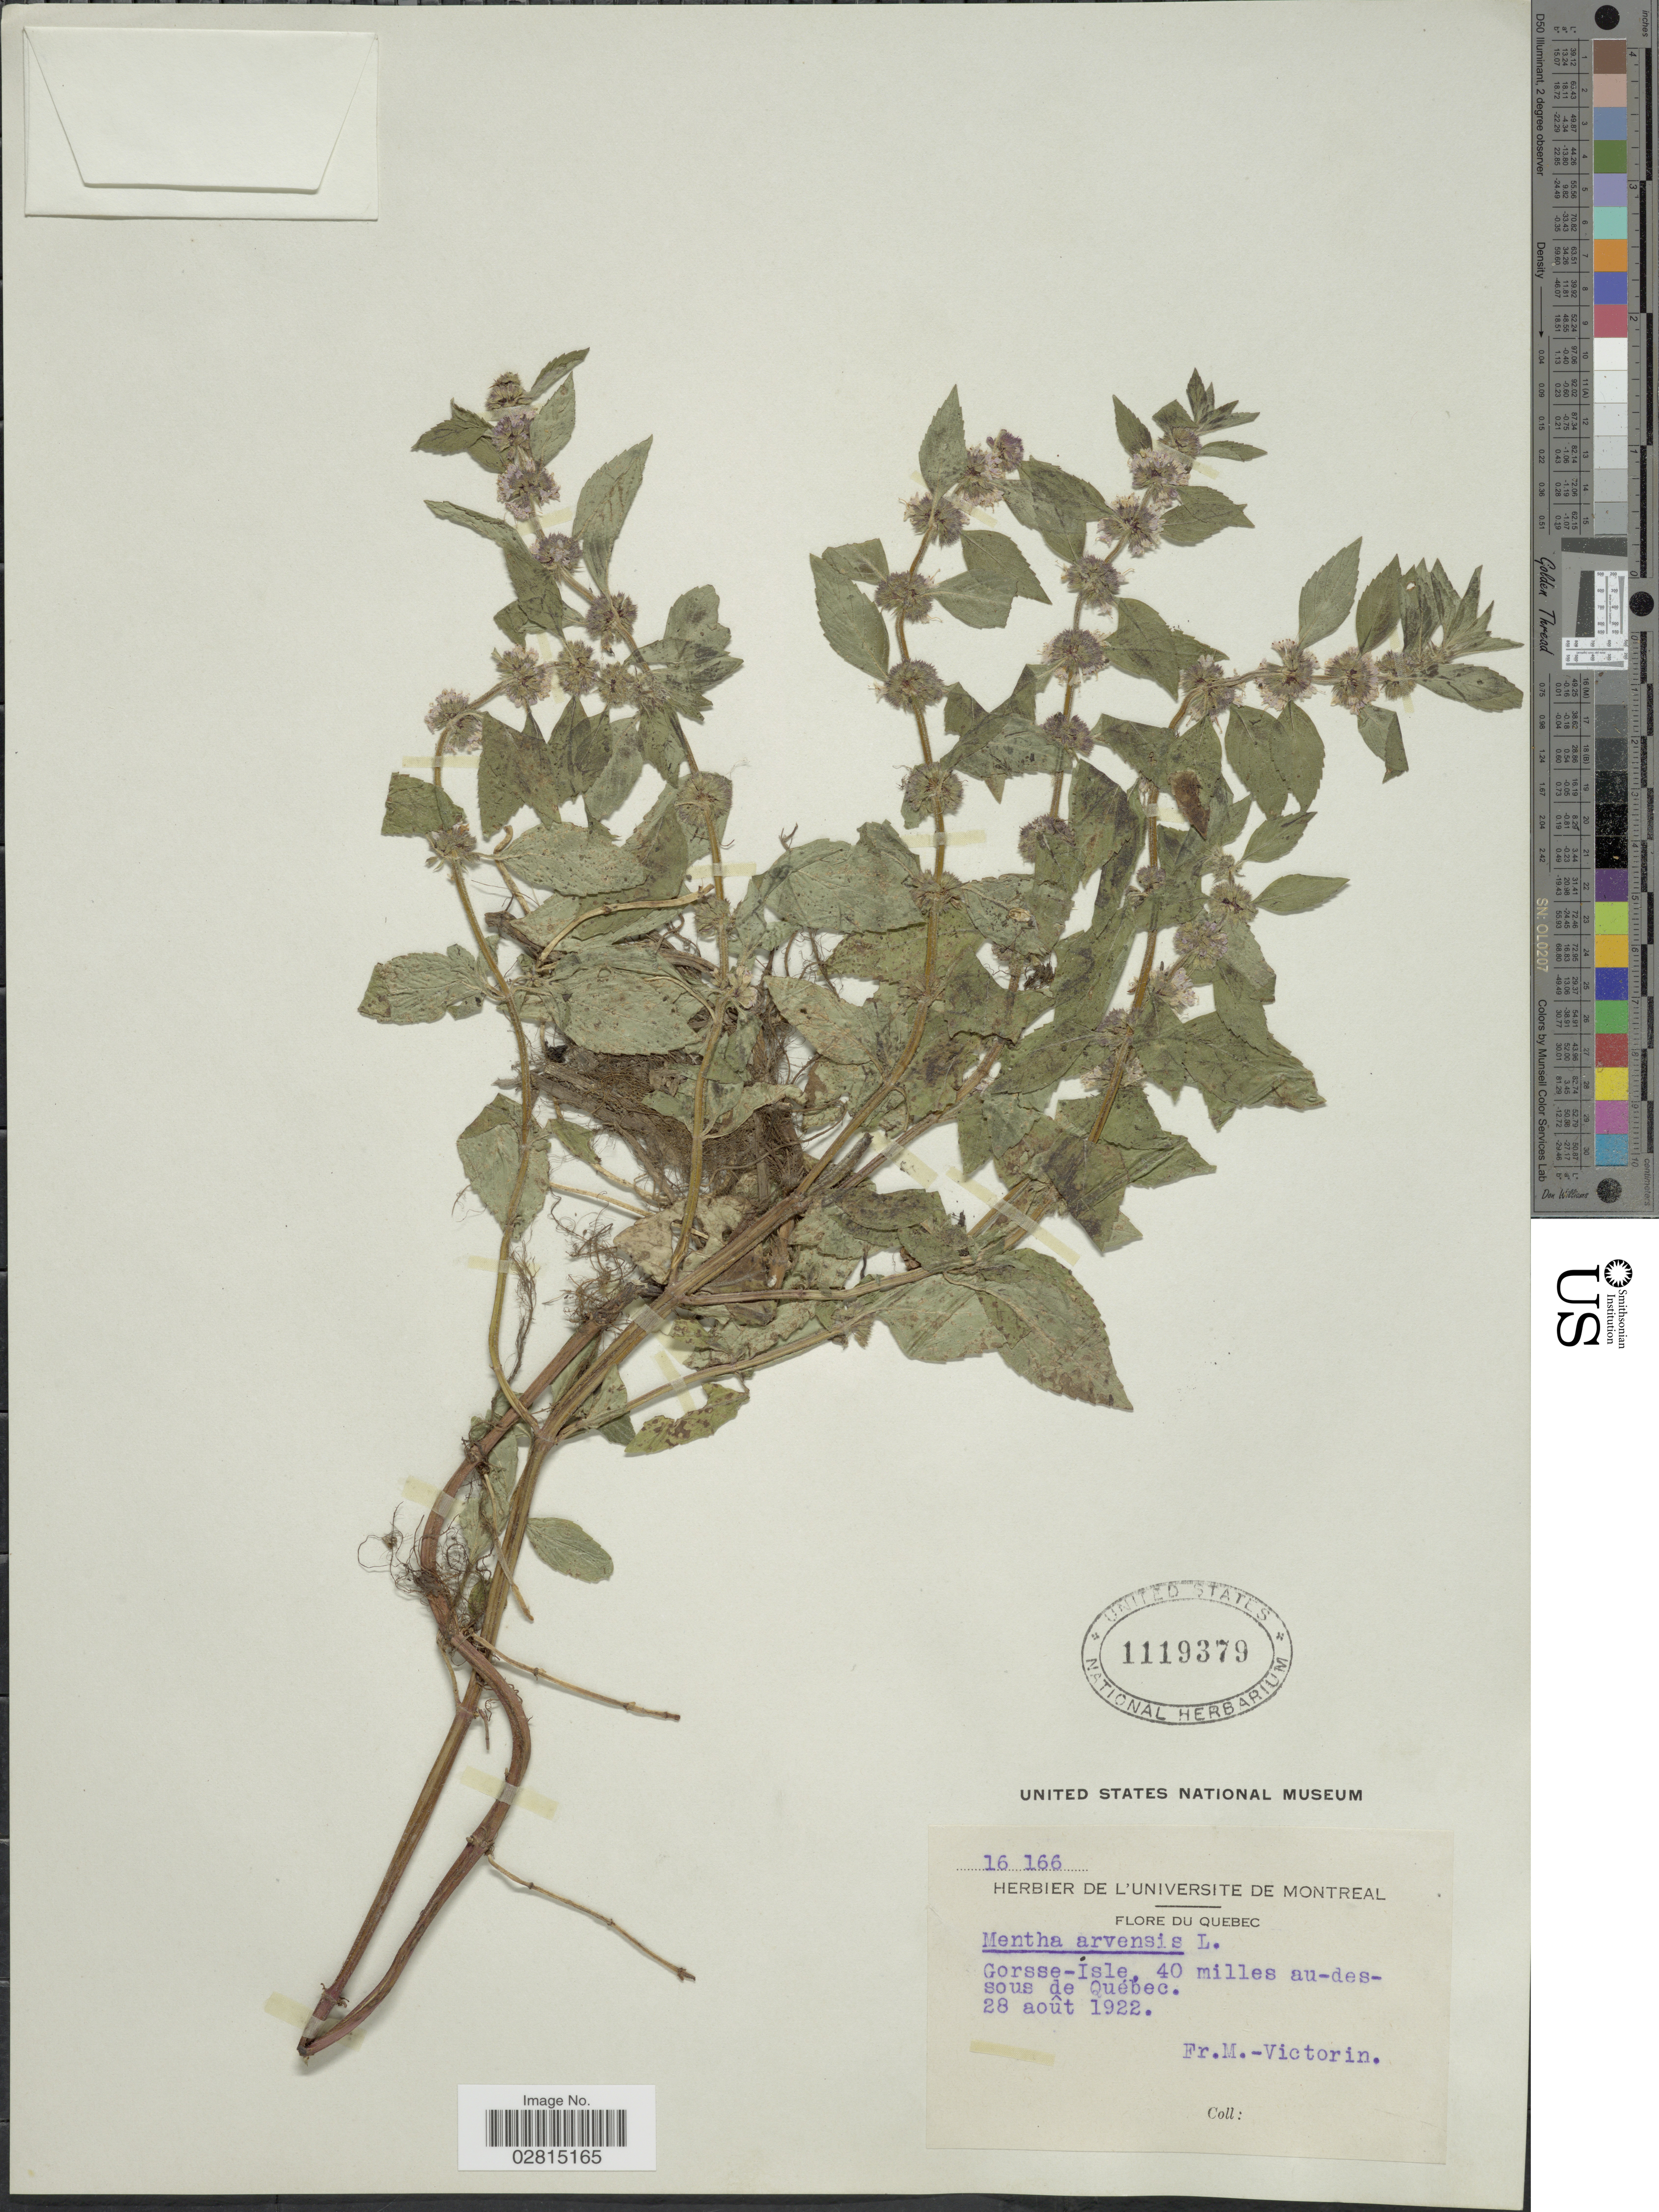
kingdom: Plantae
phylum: Tracheophyta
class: Magnoliopsida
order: Lamiales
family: Lamiaceae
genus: Mentha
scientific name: Mentha arvensis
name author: L.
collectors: F. Marie-Victorin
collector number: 16166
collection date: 1922-08-28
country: Canada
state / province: Quebec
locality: Gorsse-Isle, 40 milles au-des-sous de Québec.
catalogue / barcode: US 1119379